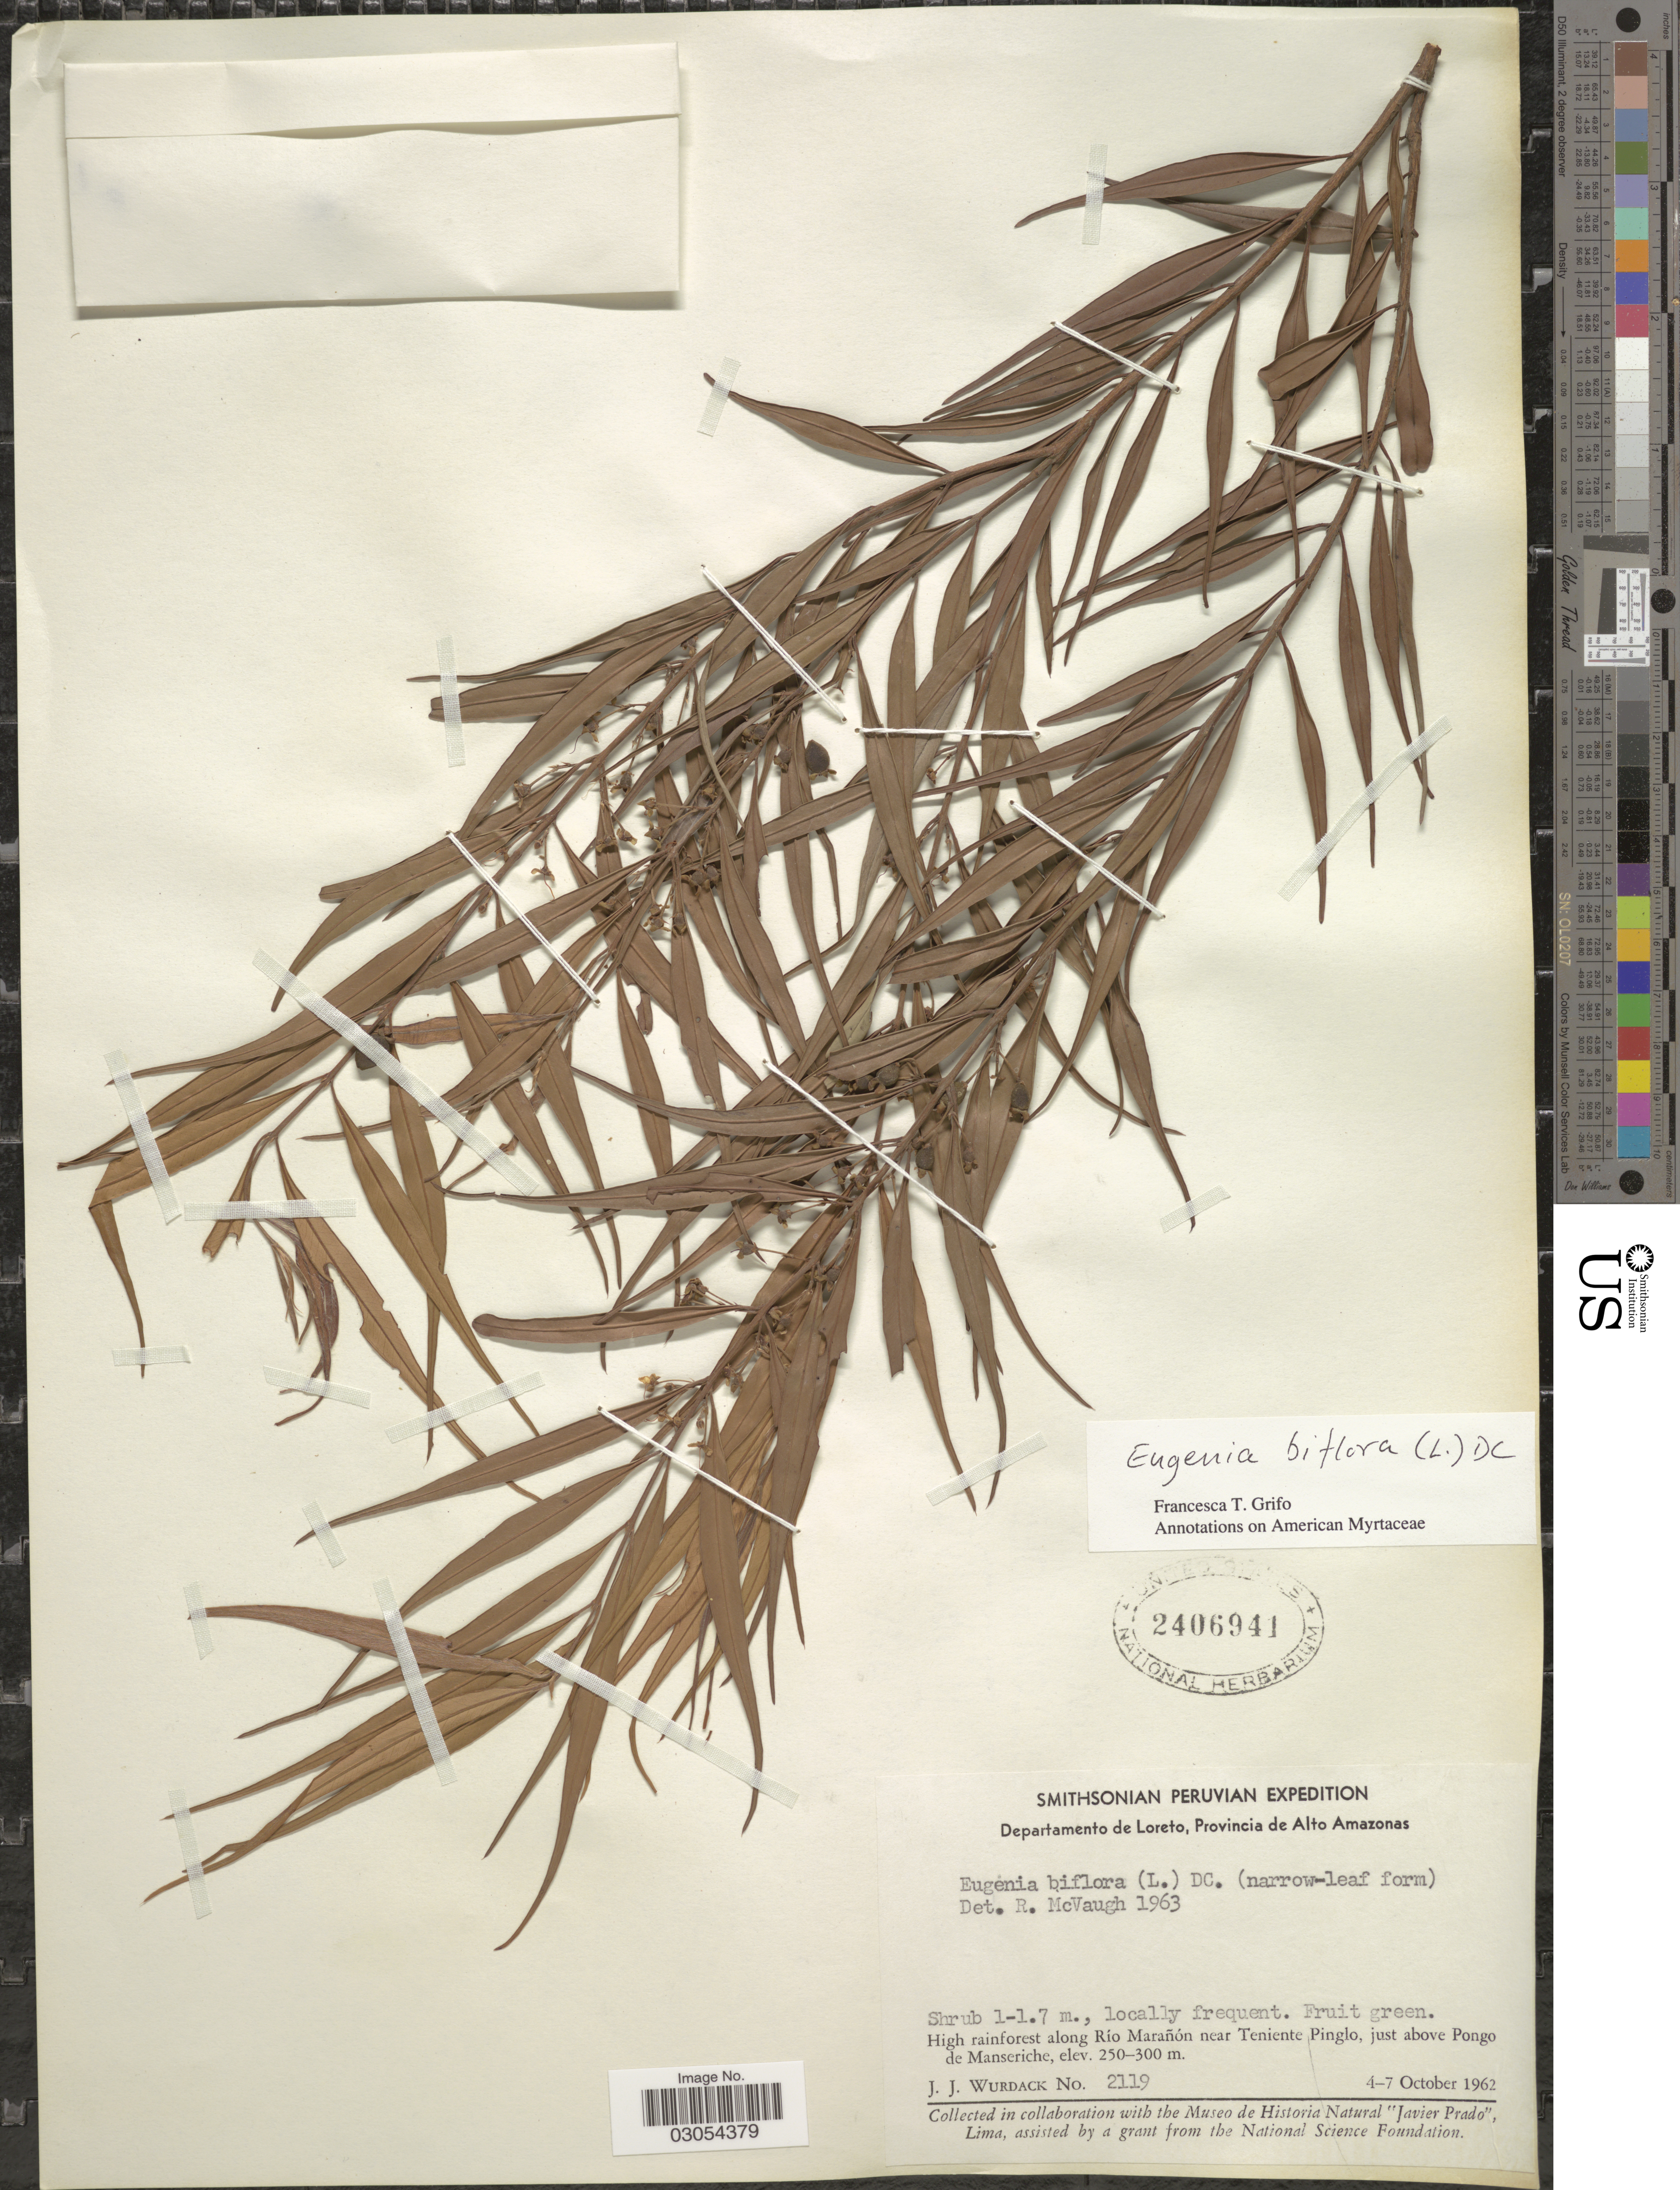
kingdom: Plantae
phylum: Tracheophyta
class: Magnoliopsida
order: Myrtales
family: Myrtaceae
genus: Eugenia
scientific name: Eugenia biflora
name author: (L.) DC.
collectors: J. J. Wurdack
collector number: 2119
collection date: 1962-10-04/1962-10-07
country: Peru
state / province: Loreto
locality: Departamento de Loreto, Provincia de Alto Amazon. High rainforest along Río Marañón near Teniente Pinglo, just above Pingo de Manseriche.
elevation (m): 250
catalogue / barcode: US 2406941